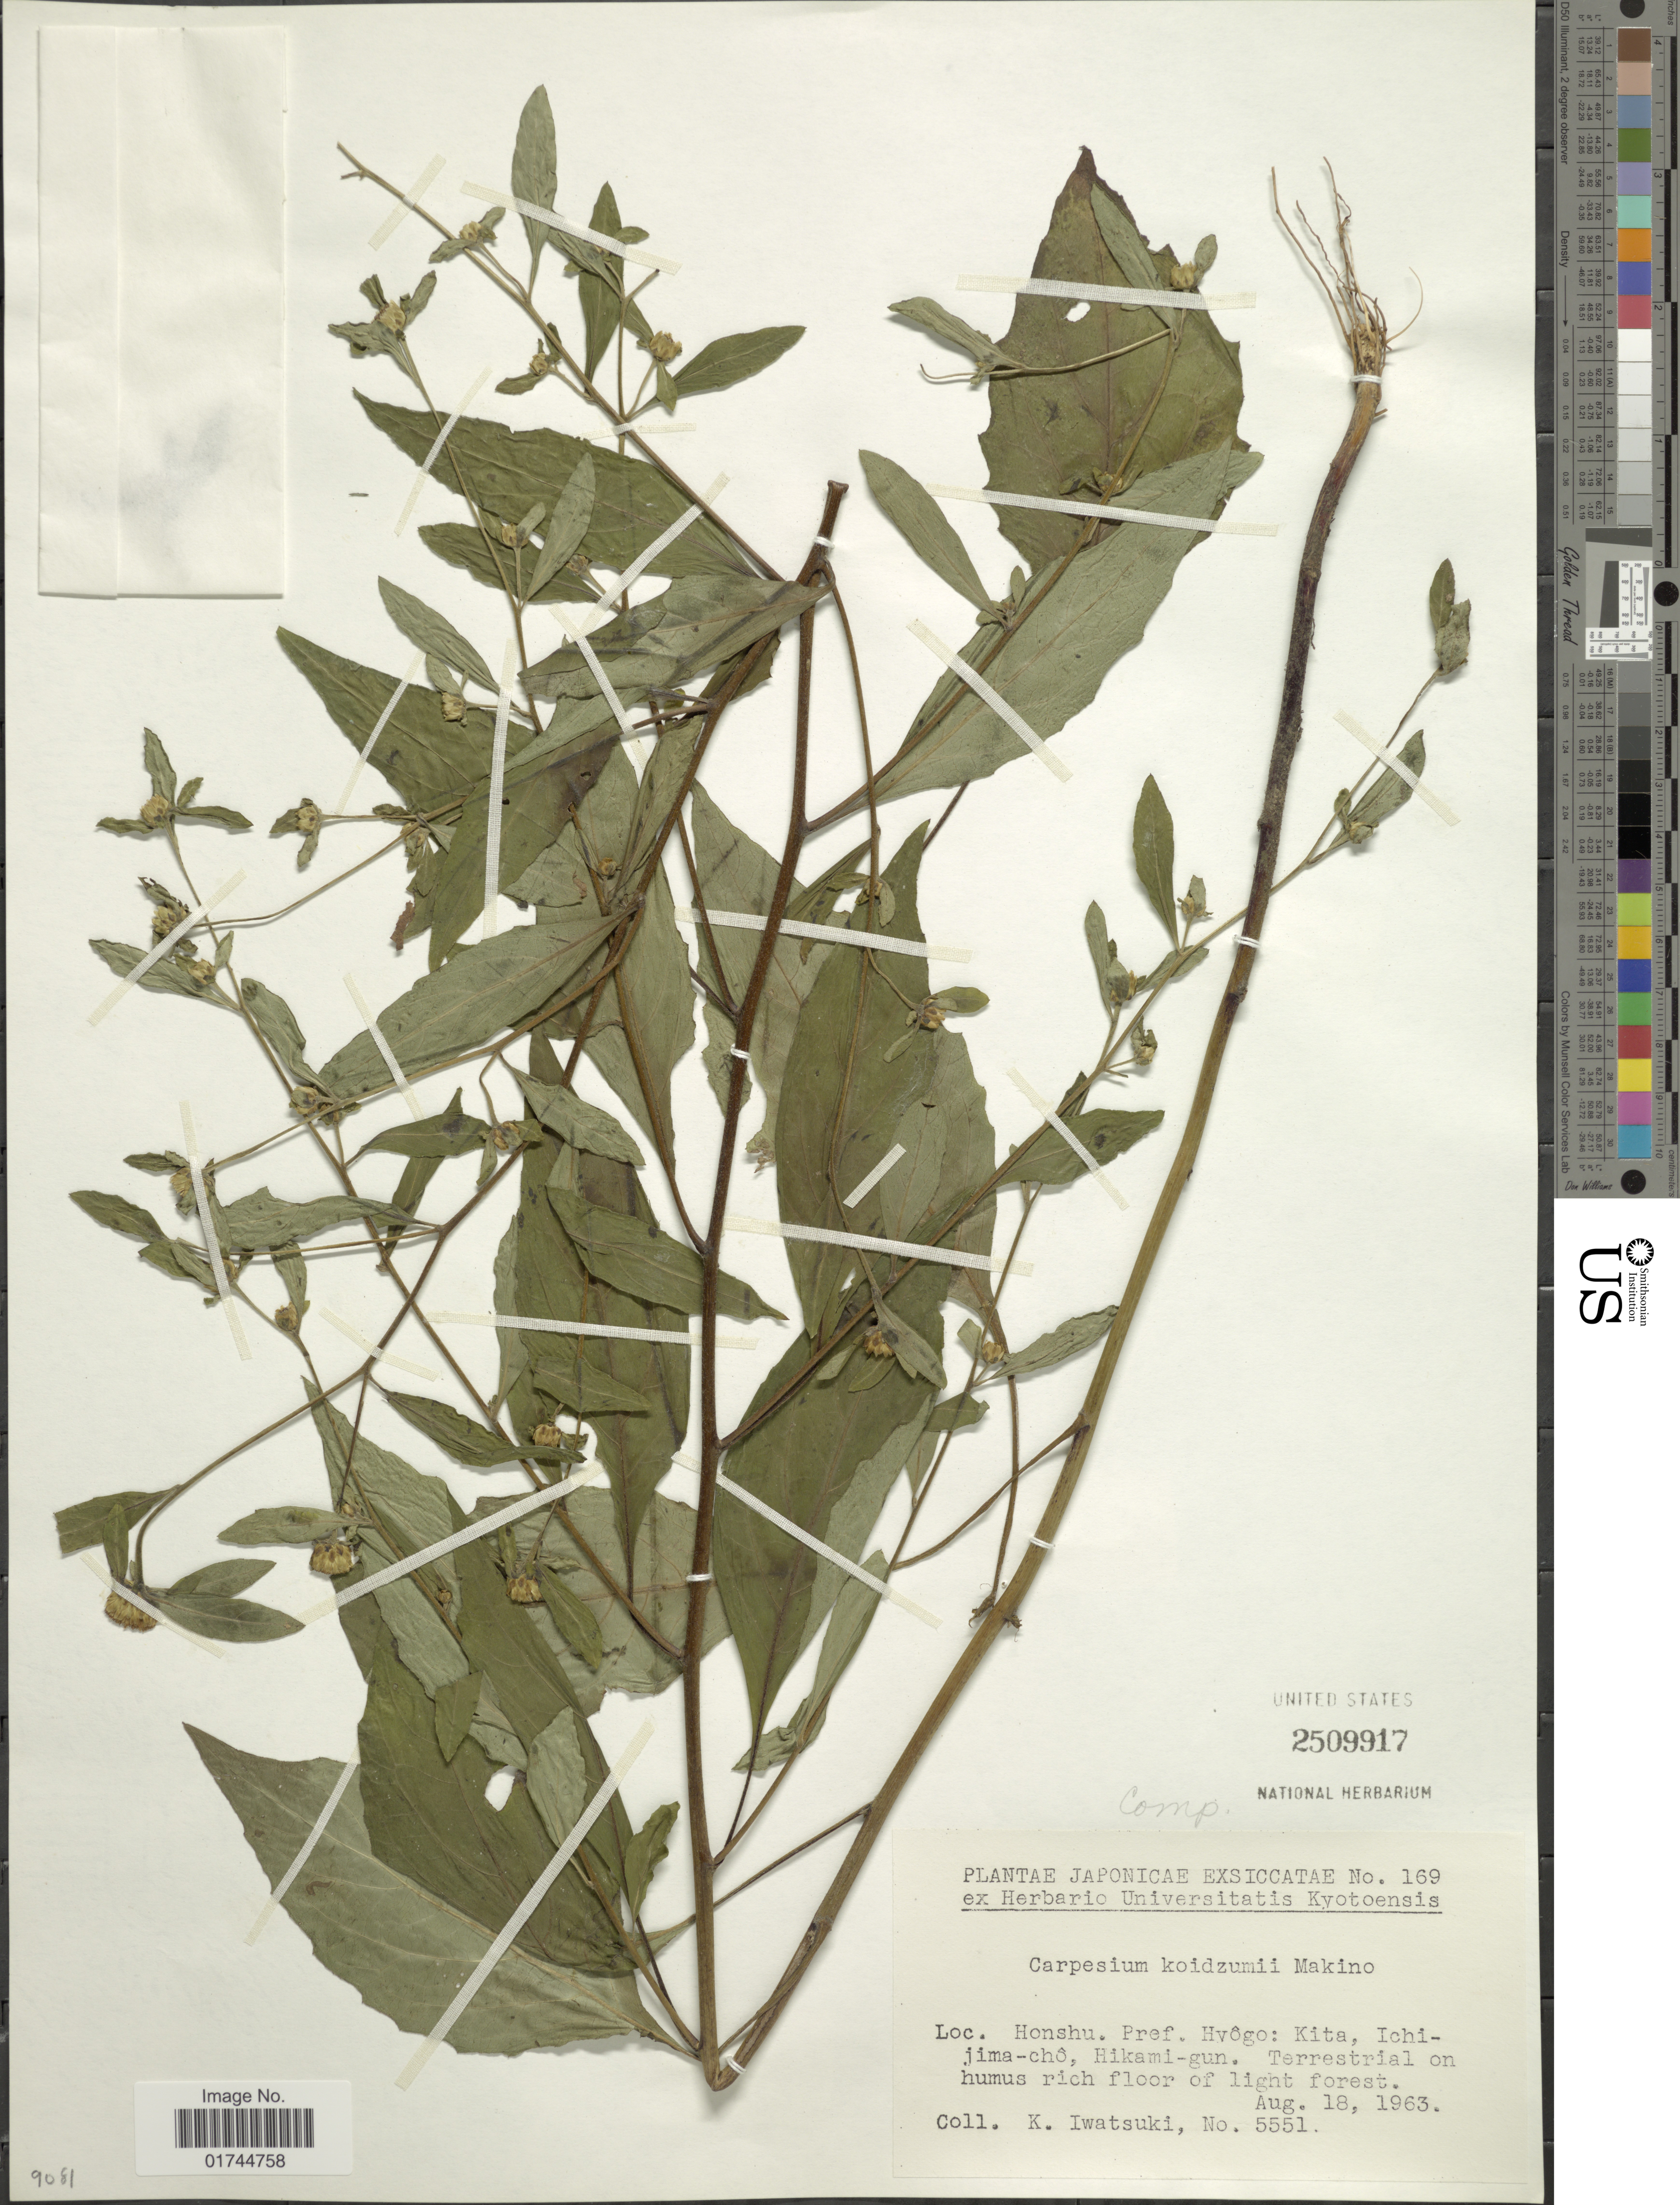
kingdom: Plantae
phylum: Tracheophyta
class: Magnoliopsida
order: Asterales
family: Asteraceae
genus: Carpesium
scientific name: Carpesium koidzumii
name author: Makino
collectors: K. Iwatsuki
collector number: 5551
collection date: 1963-08-18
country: Japan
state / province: Hyogo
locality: Honshu, Pref. Hyogo: Kita, Ichijima-cho, Hikami-gun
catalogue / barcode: US 2509917